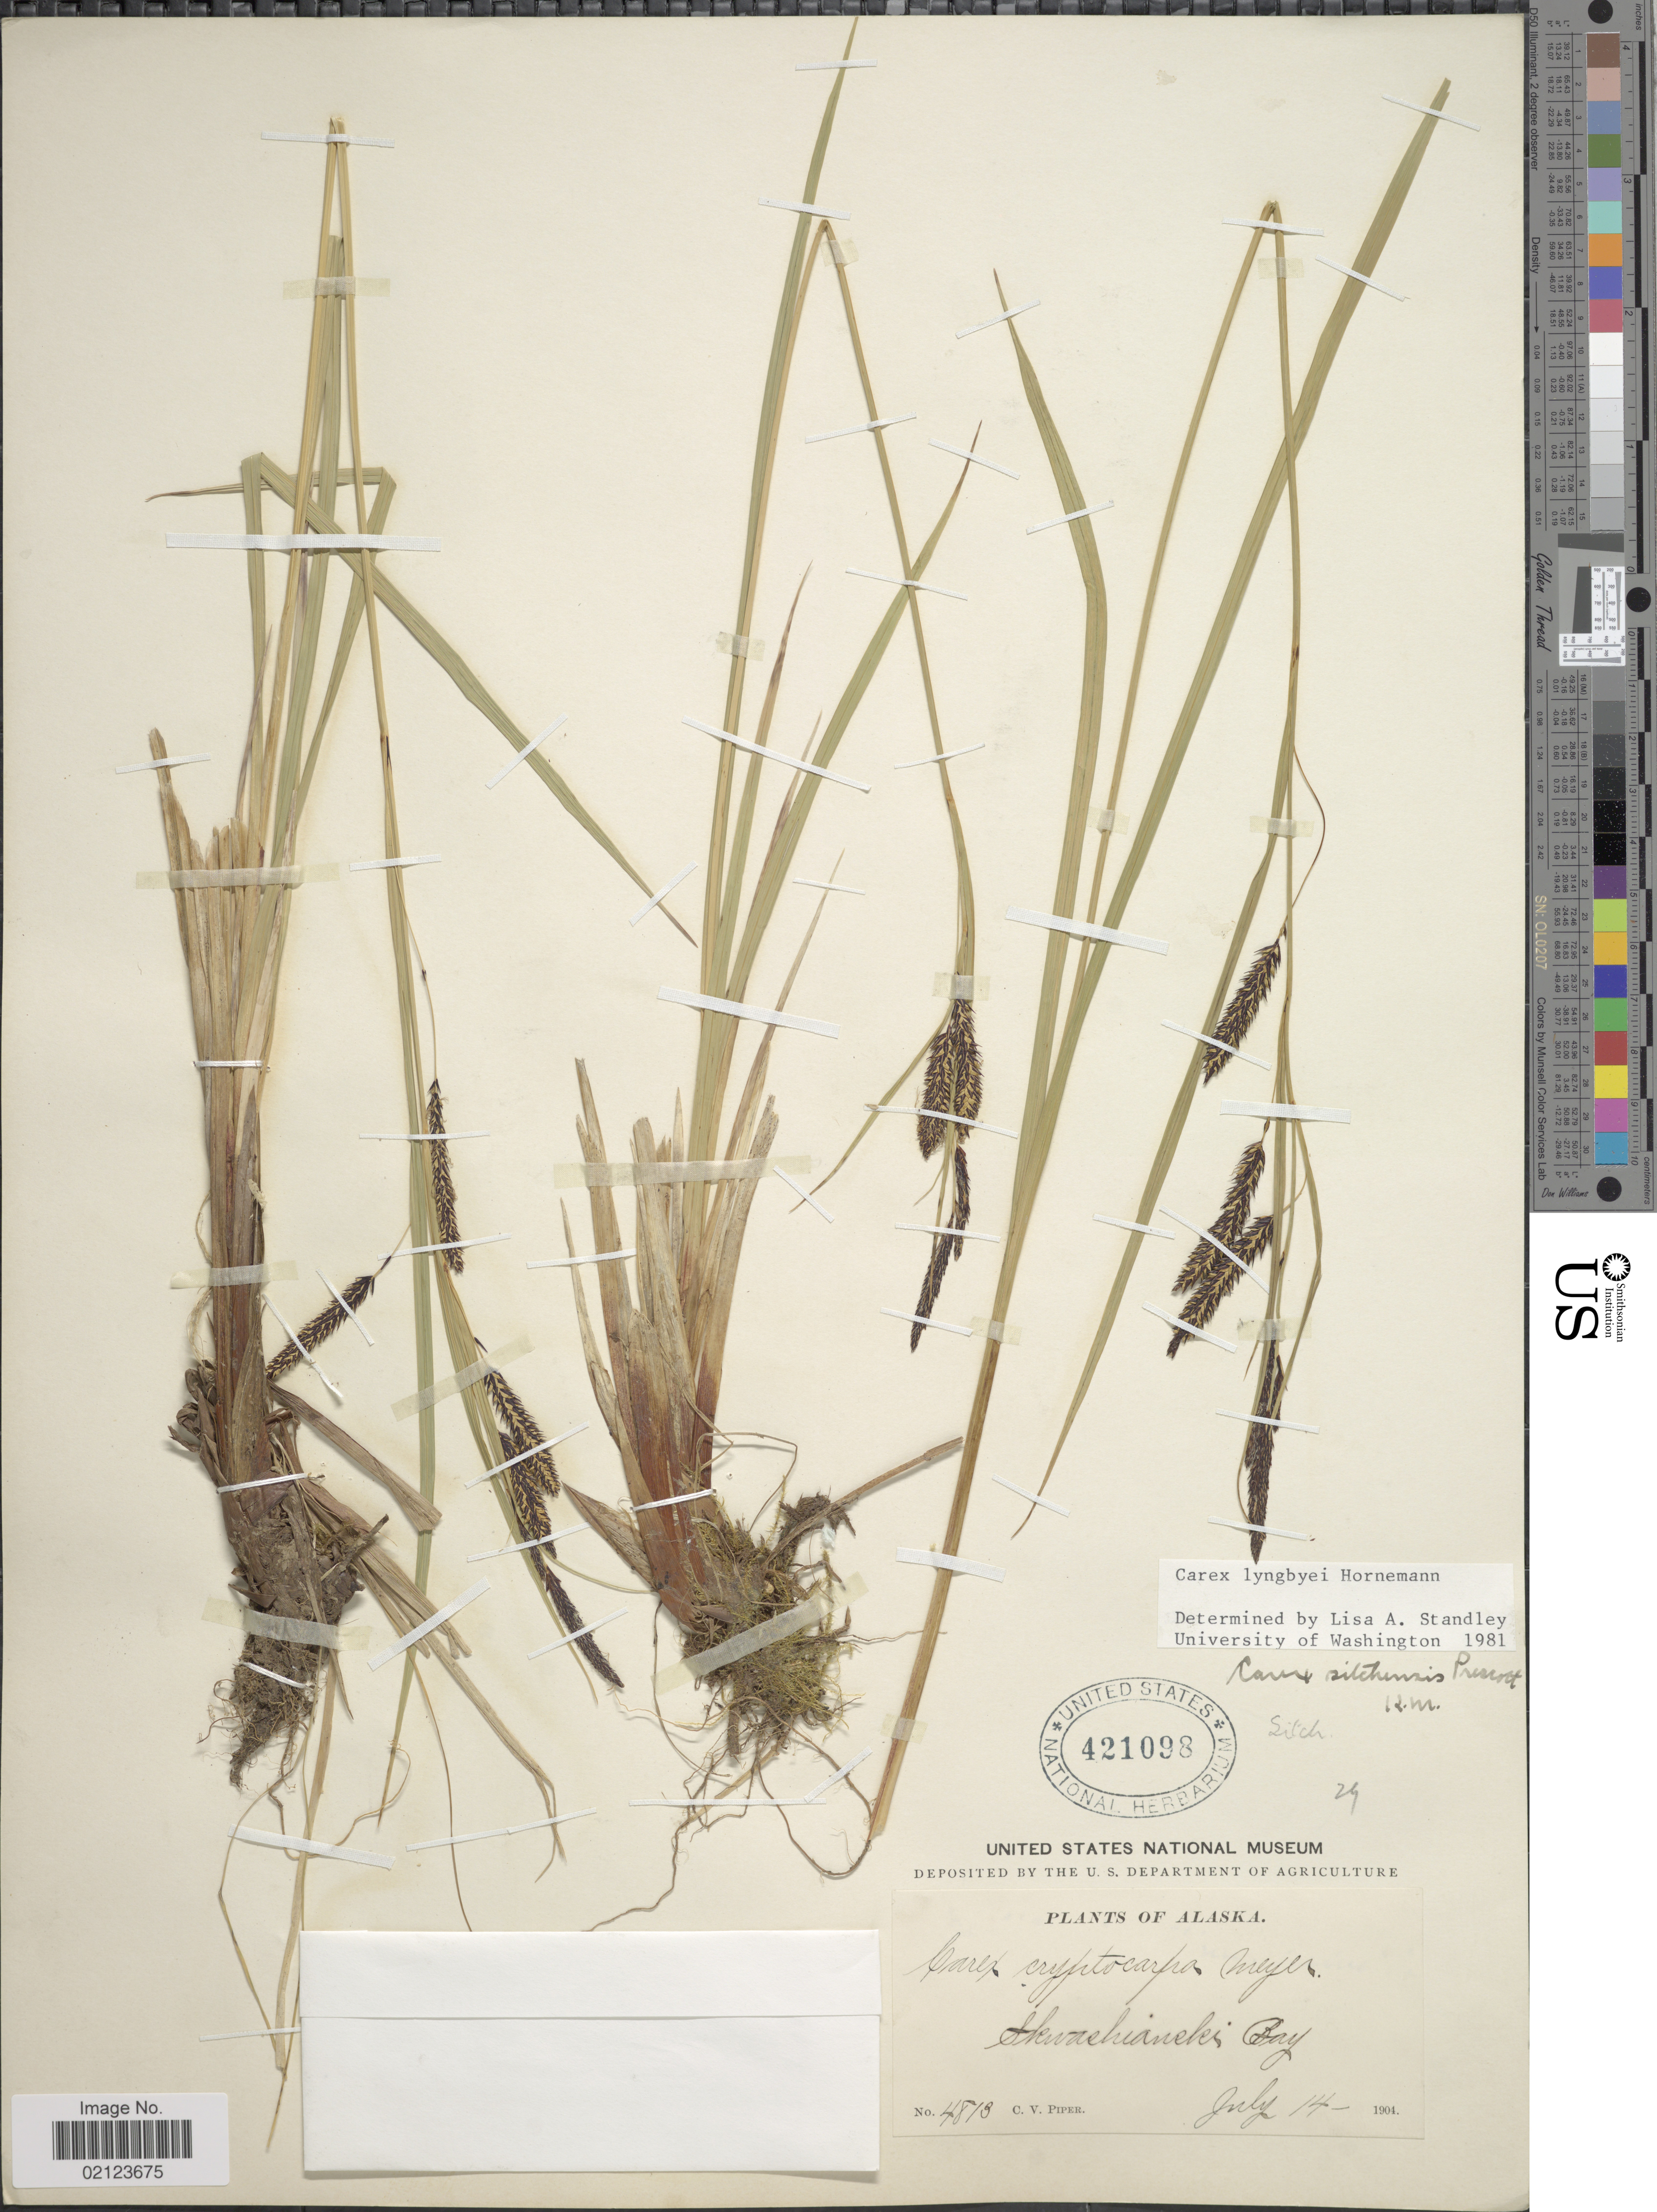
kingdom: Plantae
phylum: Tracheophyta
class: Liliopsida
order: Poales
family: Cyperaceae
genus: Carex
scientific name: Carex lyngbyei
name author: Hornem.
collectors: C. V. Piper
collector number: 4813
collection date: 1904-07-14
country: United States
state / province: Alaska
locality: Skwashianski Bay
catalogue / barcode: US 421098